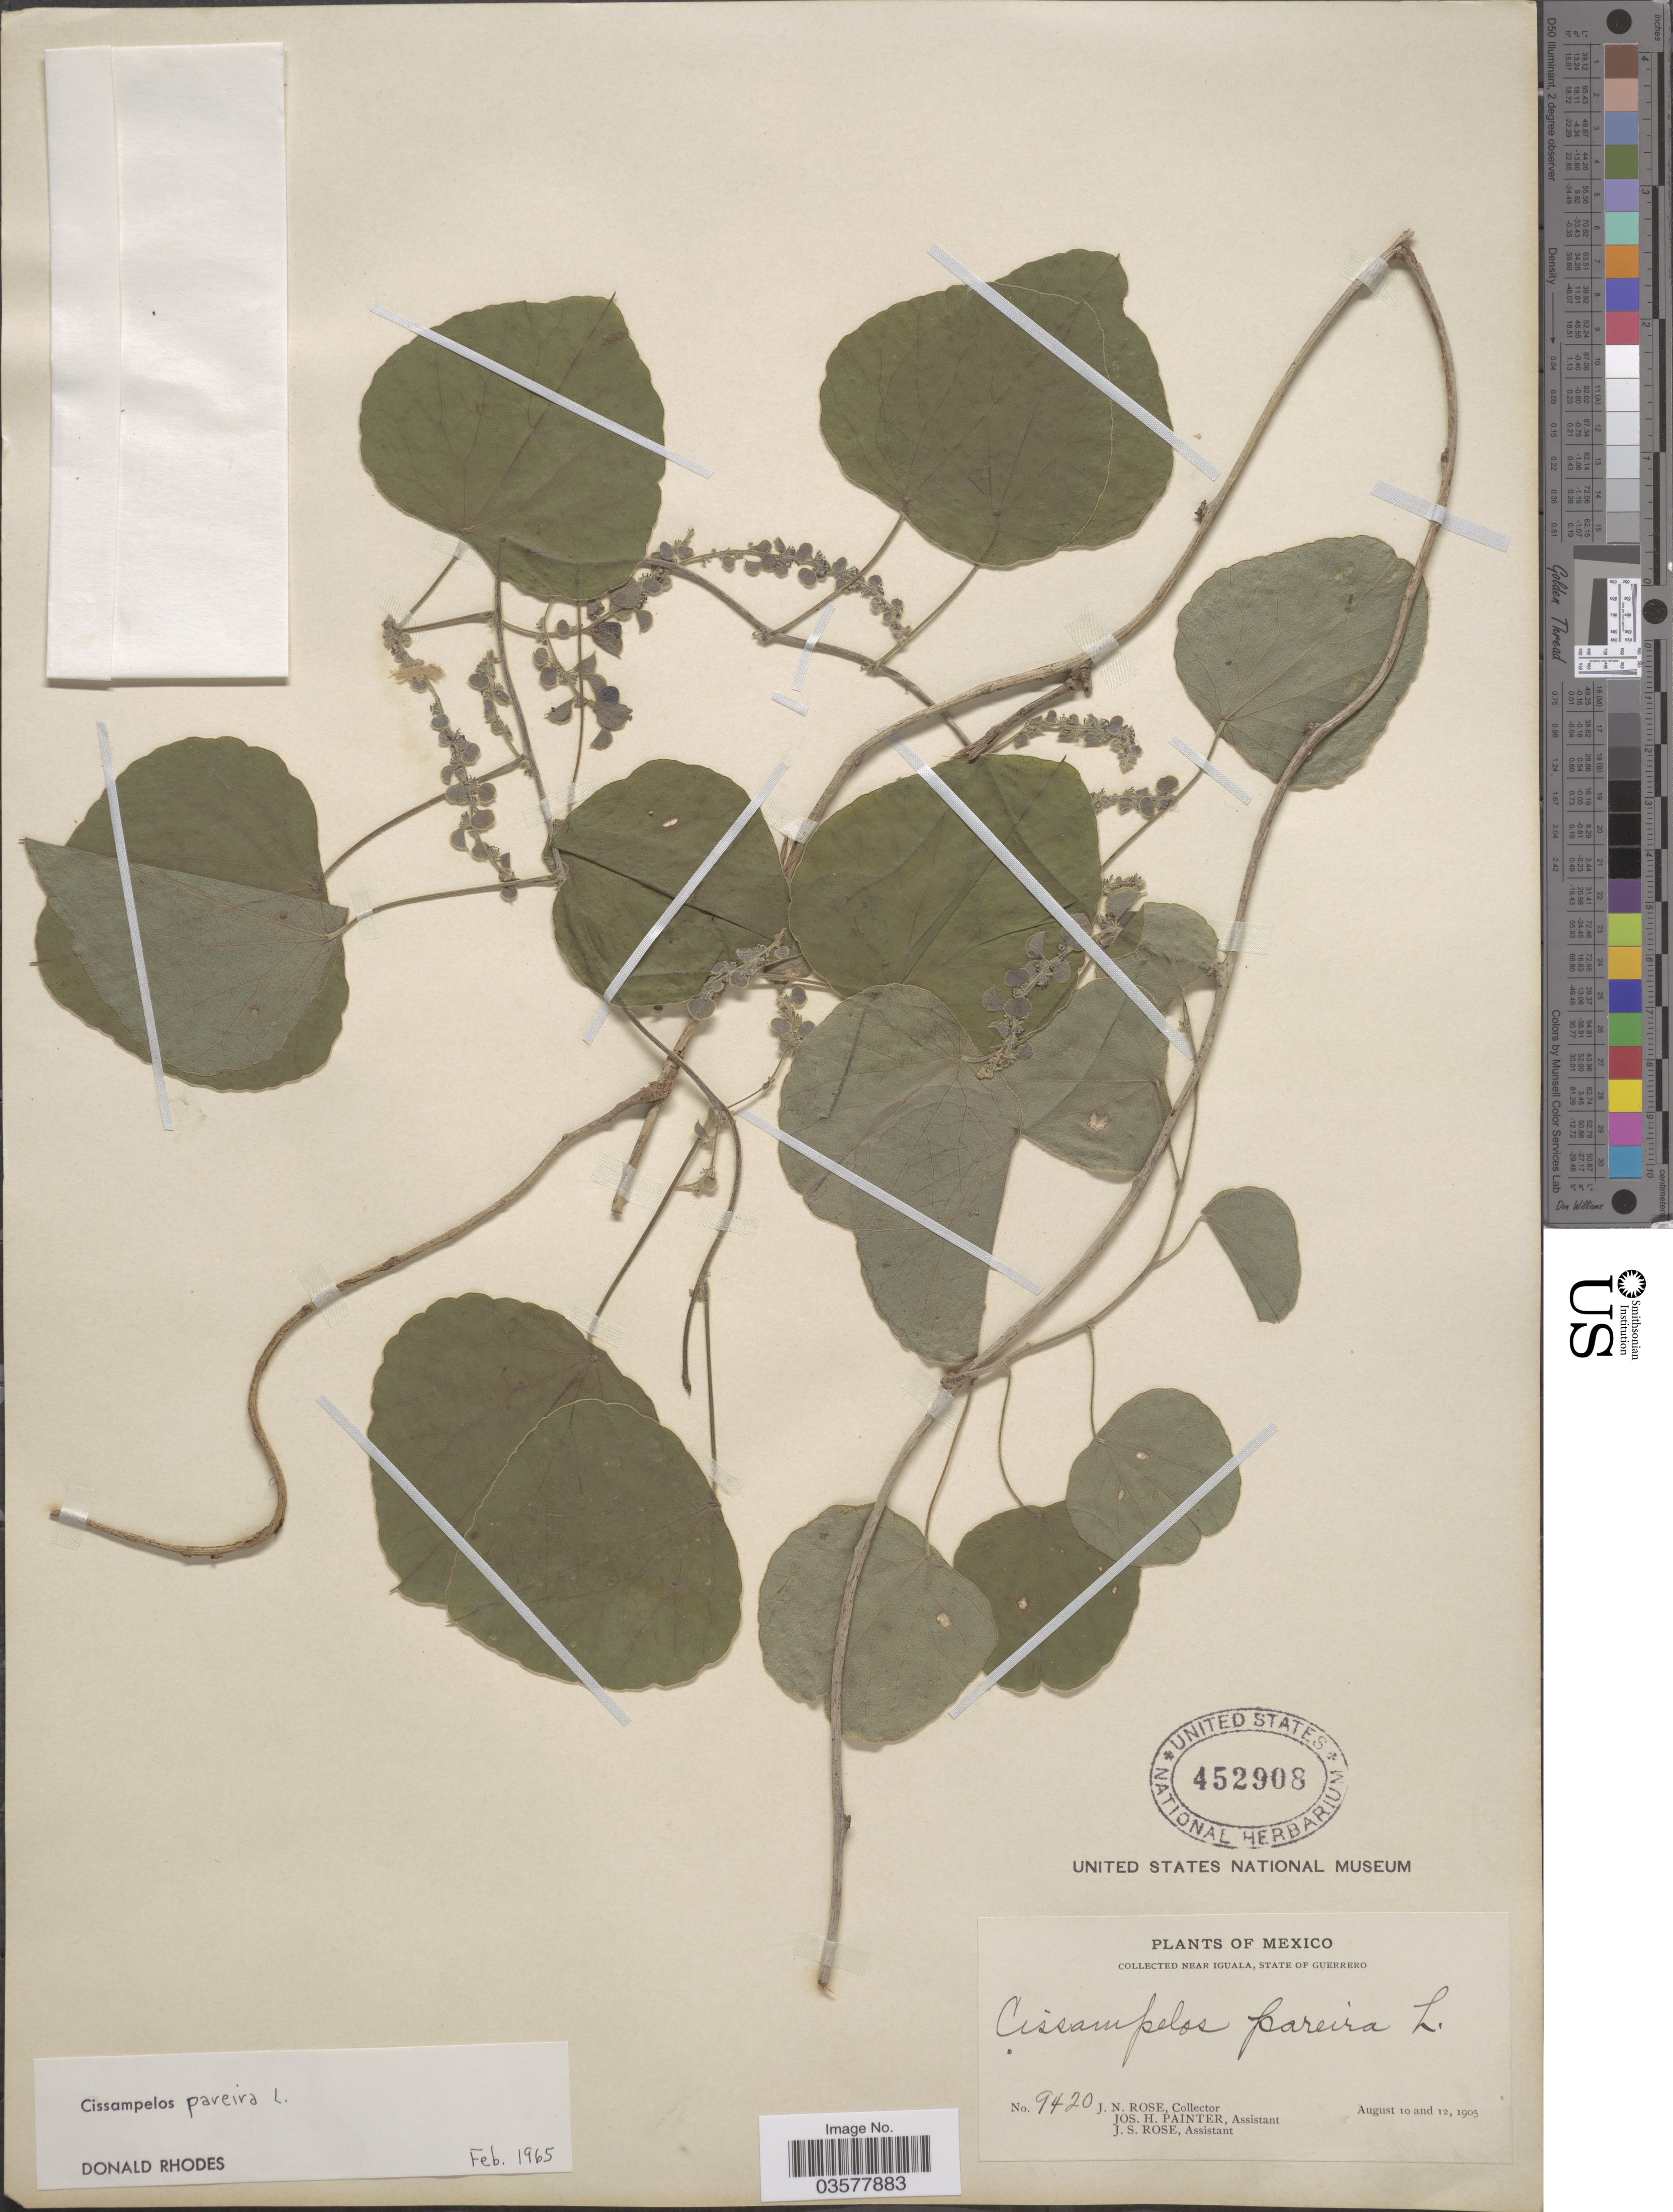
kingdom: Plantae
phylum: Tracheophyta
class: Magnoliopsida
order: Ranunculales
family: Menispermaceae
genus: Cissampelos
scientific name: Cissampelos pareira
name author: L.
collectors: J. N. Rose, J. H. Painter & J. S. Rose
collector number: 9420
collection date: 1905-08-10/1905-08-12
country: Mexico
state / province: Guerrero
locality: Near Iguala.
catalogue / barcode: US 452908